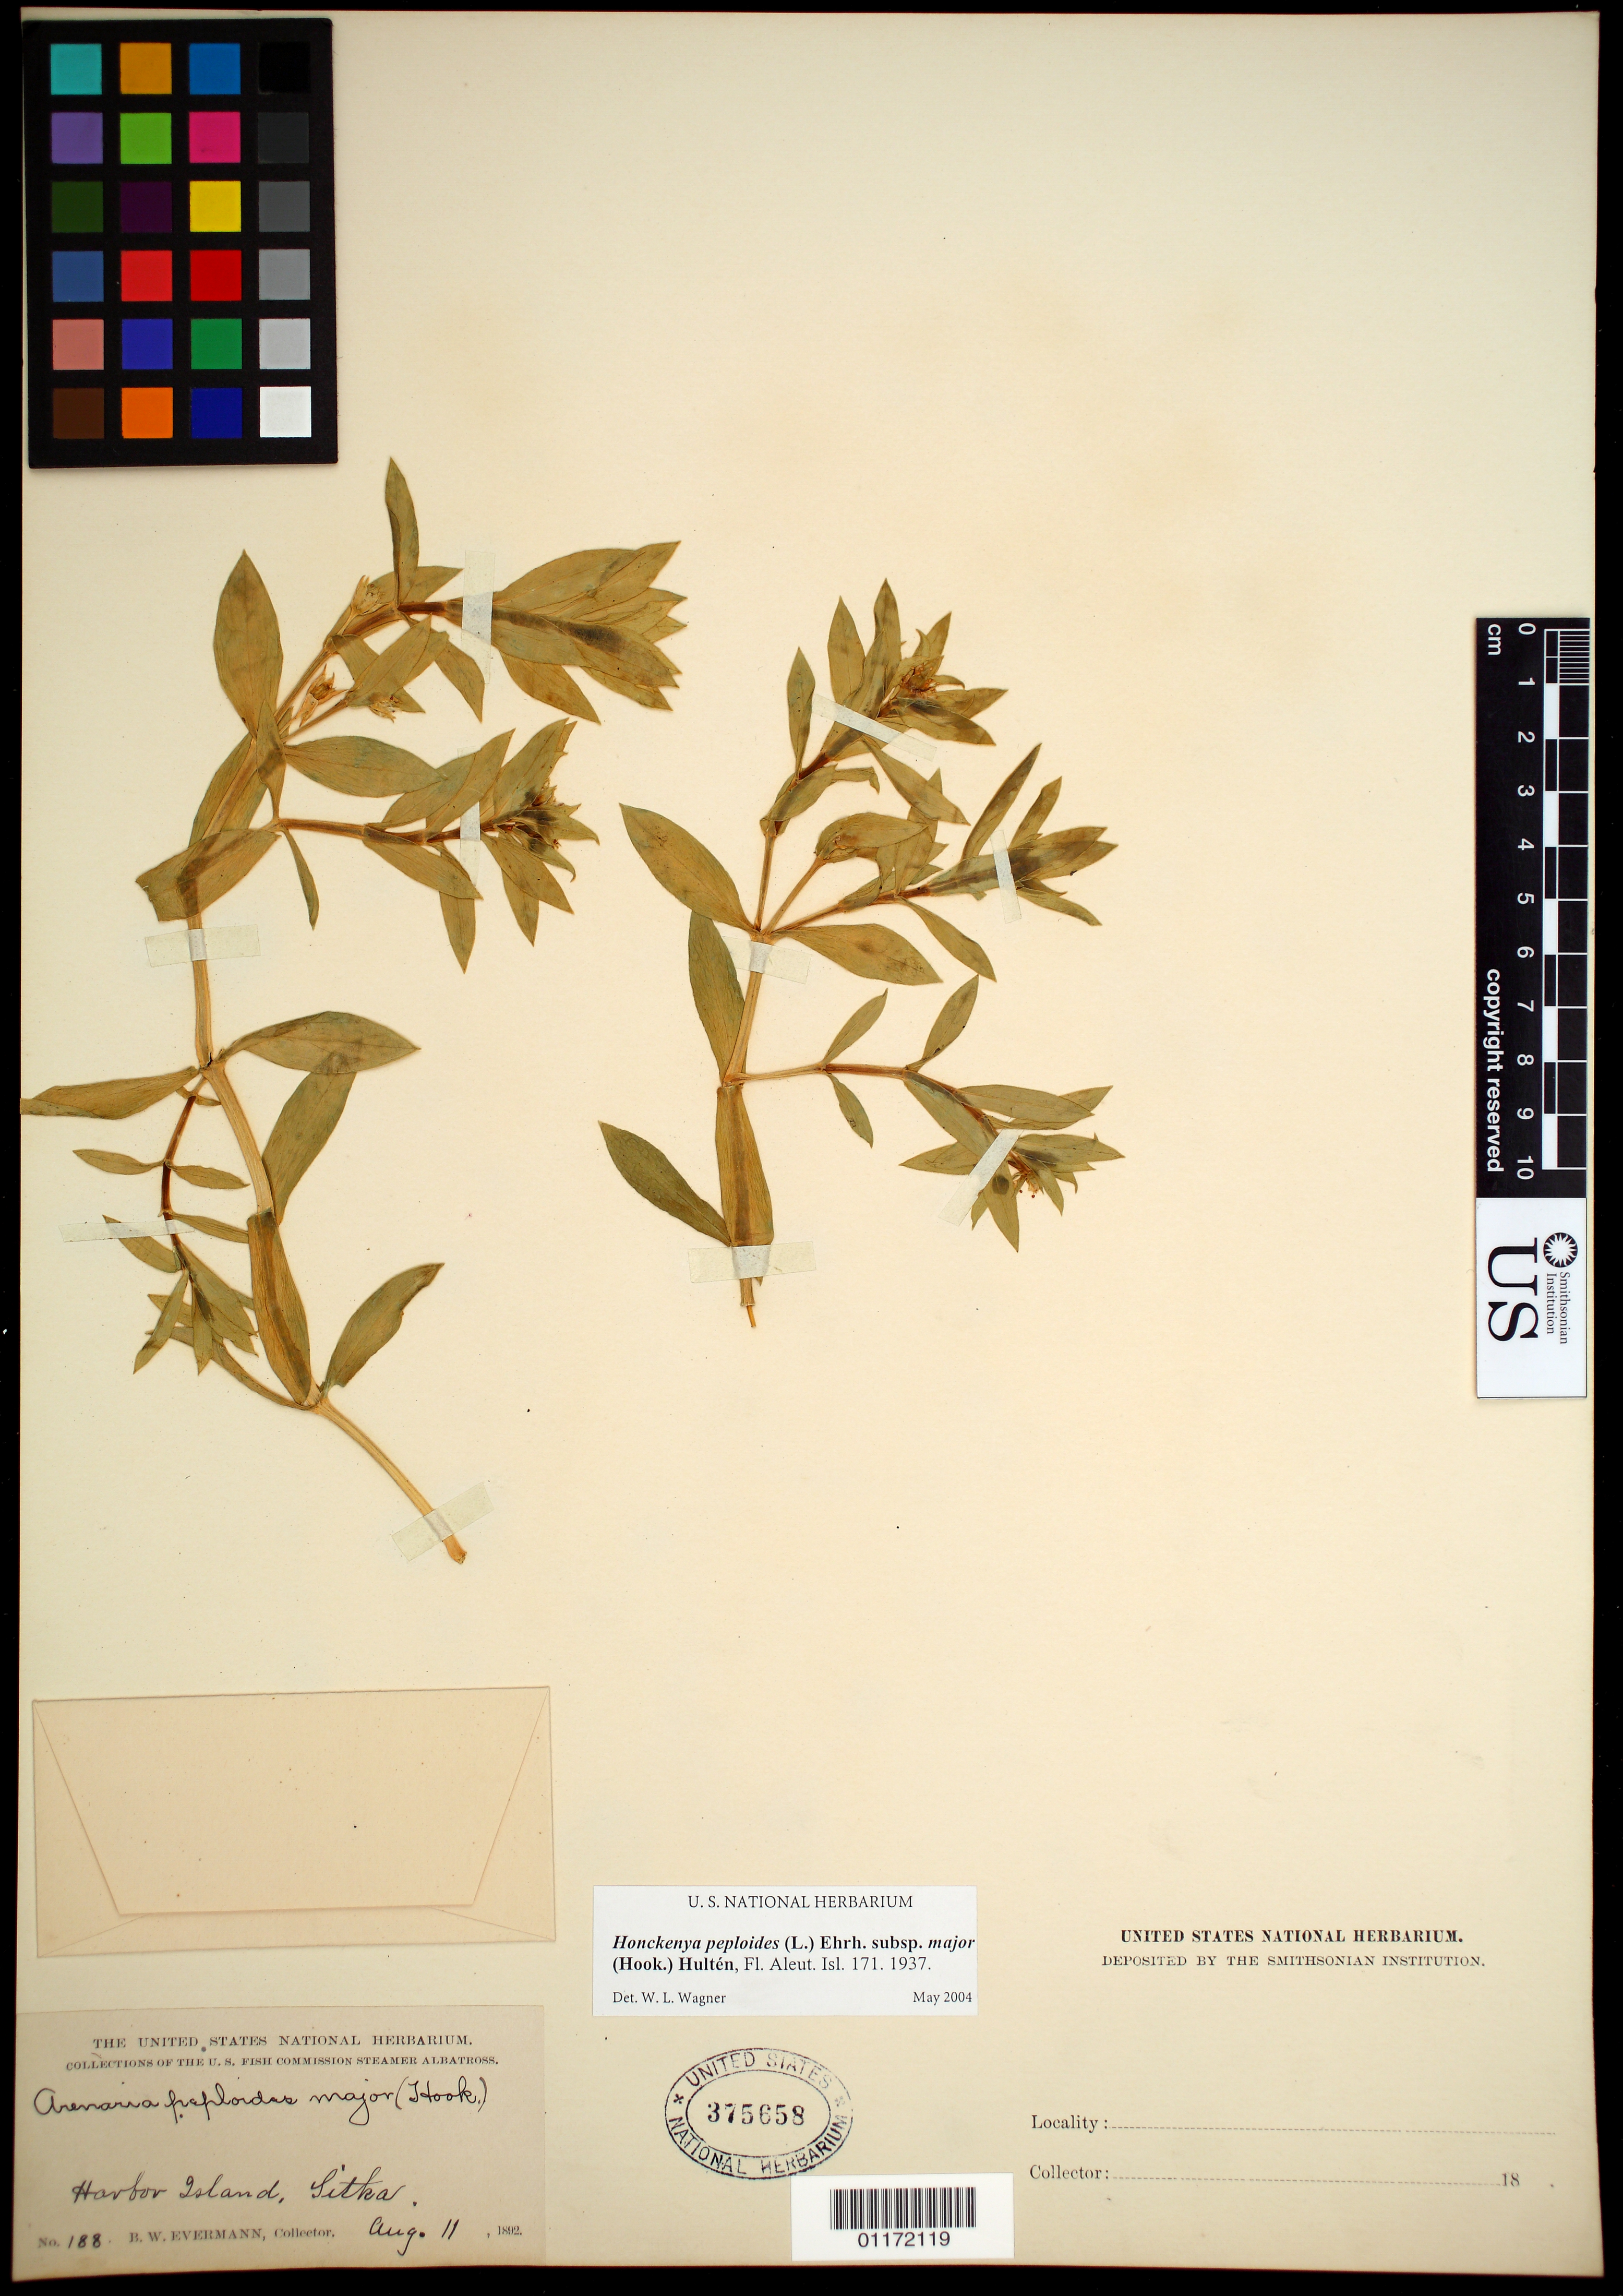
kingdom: Plantae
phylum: Tracheophyta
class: Magnoliopsida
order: Caryophyllales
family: Caryophyllaceae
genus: Honckenya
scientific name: Honckenya peploides subsp. major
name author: (Hook.) Hultén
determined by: Wagner, W. L., (BOT), Smithsonian Institution - National Museum of Natural History (UNITED STATES)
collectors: B. W. Evermann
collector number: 188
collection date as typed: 11 Aug 1892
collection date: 1892-08-11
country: United States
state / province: Alaska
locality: Sitka, Harbor Island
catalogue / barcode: US 375658